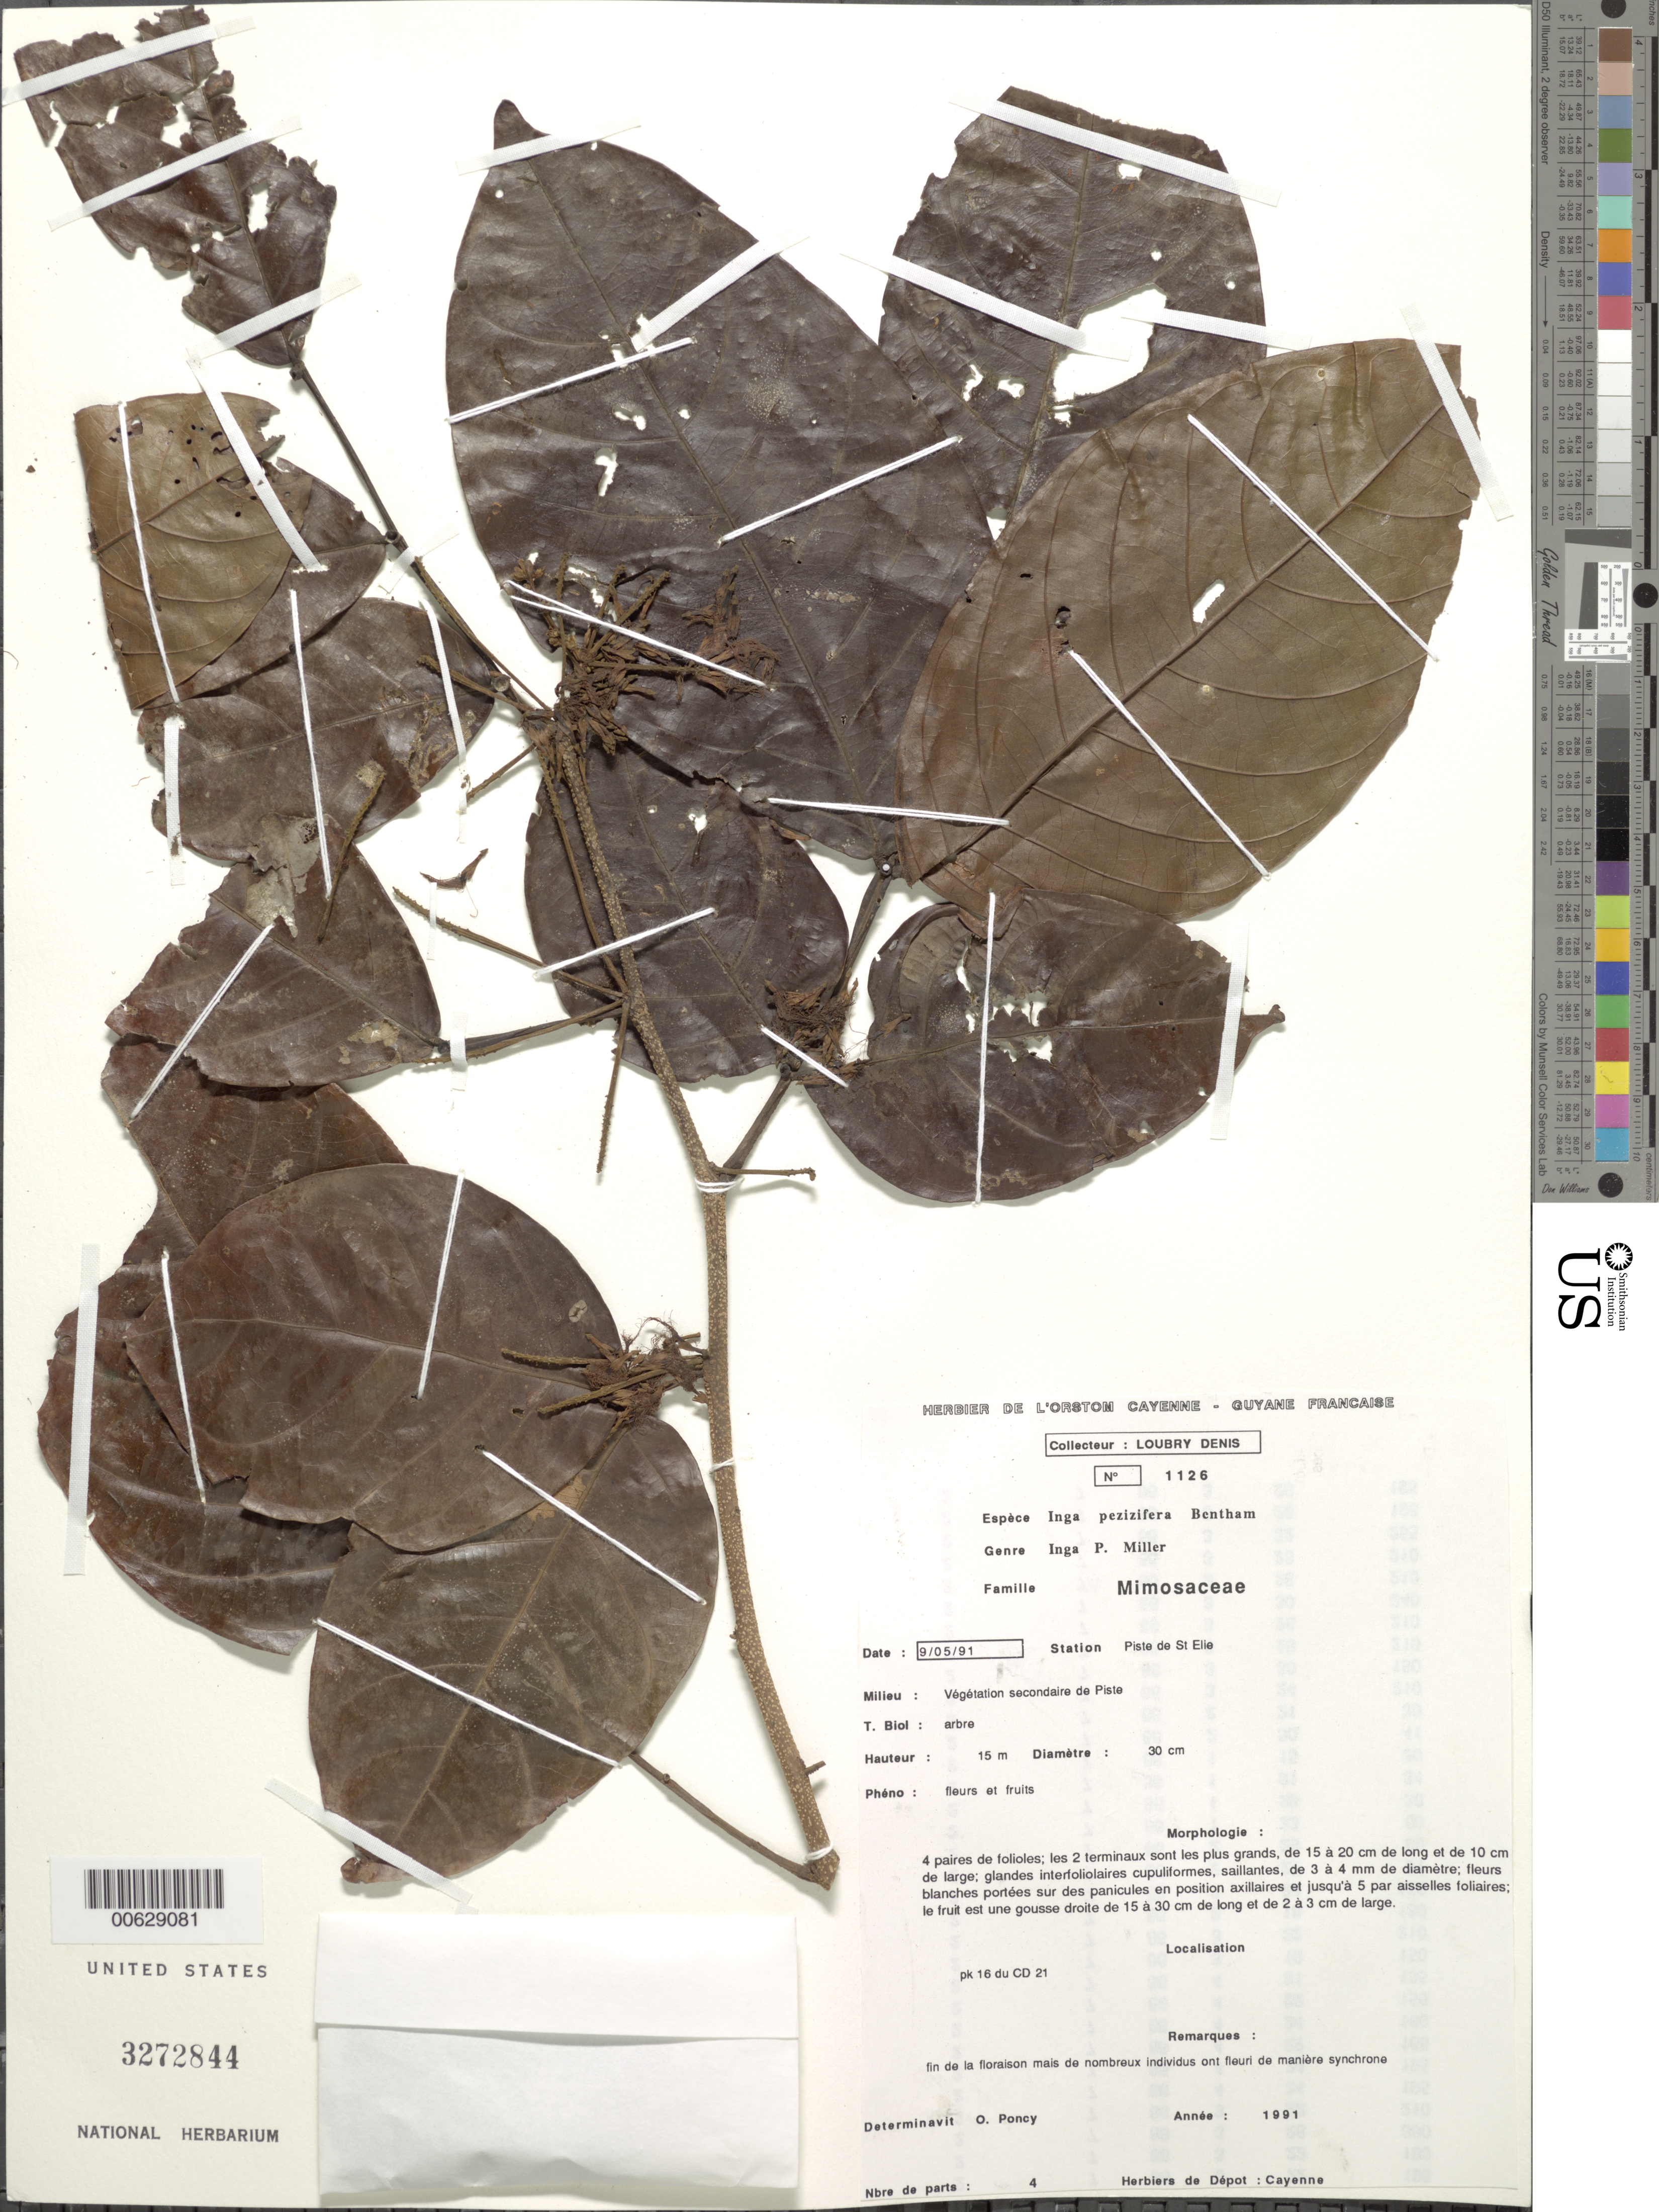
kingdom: Plantae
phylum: Tracheophyta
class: Magnoliopsida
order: Fabales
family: Fabaceae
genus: Inga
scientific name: Inga pezizifera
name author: Benth.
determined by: Poncy, O.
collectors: D. Loubry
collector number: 1126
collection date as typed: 9-May-91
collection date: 1991-05-09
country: French Guiana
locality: Piste de Saint-Élie, pk 16 du CD 21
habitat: Vegetation secondaire de piste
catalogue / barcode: US 3272844